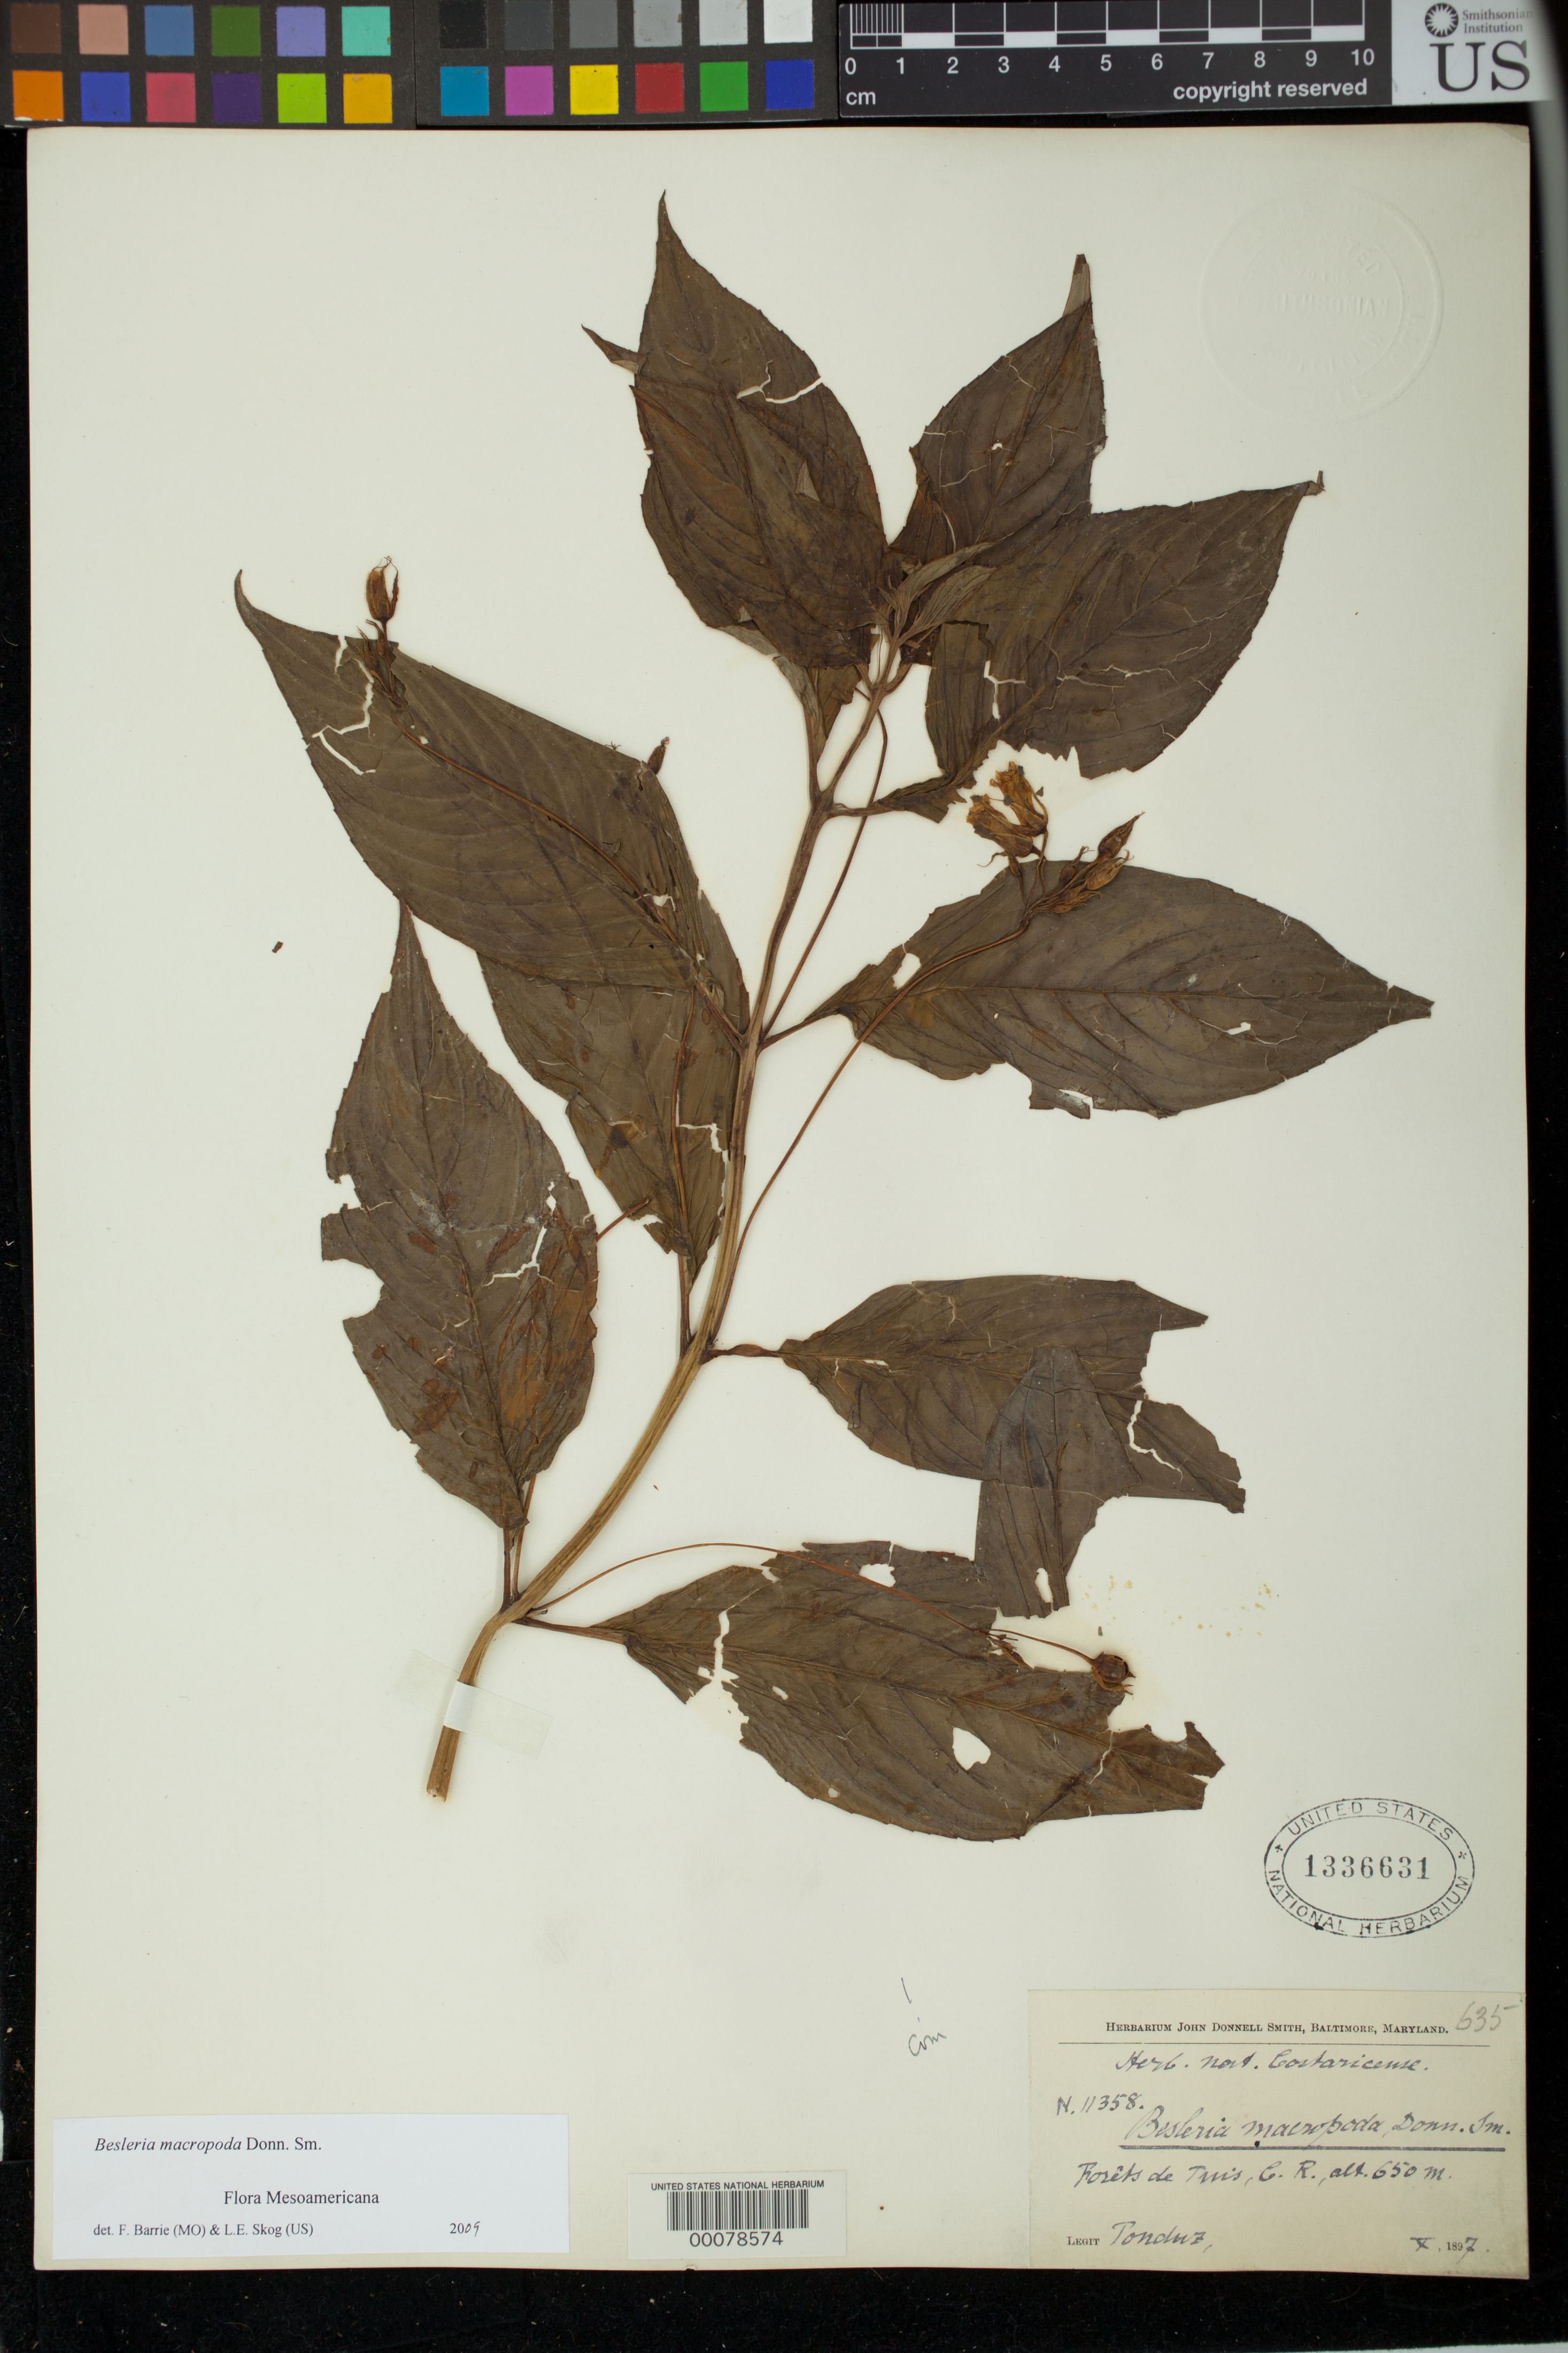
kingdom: Plantae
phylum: Tracheophyta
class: Magnoliopsida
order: Lamiales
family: Gesneriaceae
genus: Besleria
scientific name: Besleria macropoda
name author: Donn. Sm.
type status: Syntype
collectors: A. Tonduz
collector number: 11358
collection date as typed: Oct 1897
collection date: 1897-10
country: Costa Rica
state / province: Cartago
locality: Forêts de Tuis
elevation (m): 650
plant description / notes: One of 3 collections (syntypes) cited in protologue; the first syntype, Pittier 572, was cited as "type" by Morton (1939, Contr. U.S. Natl. Herb. 29: 454) but without citing any herbarium, and no duplicate of this collection can be found at US. A duplicate of Pittier 572 is extant at BR (where the specimen labeling indicates collection was made by Cooper, rather than Pittier).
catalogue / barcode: US 1336631